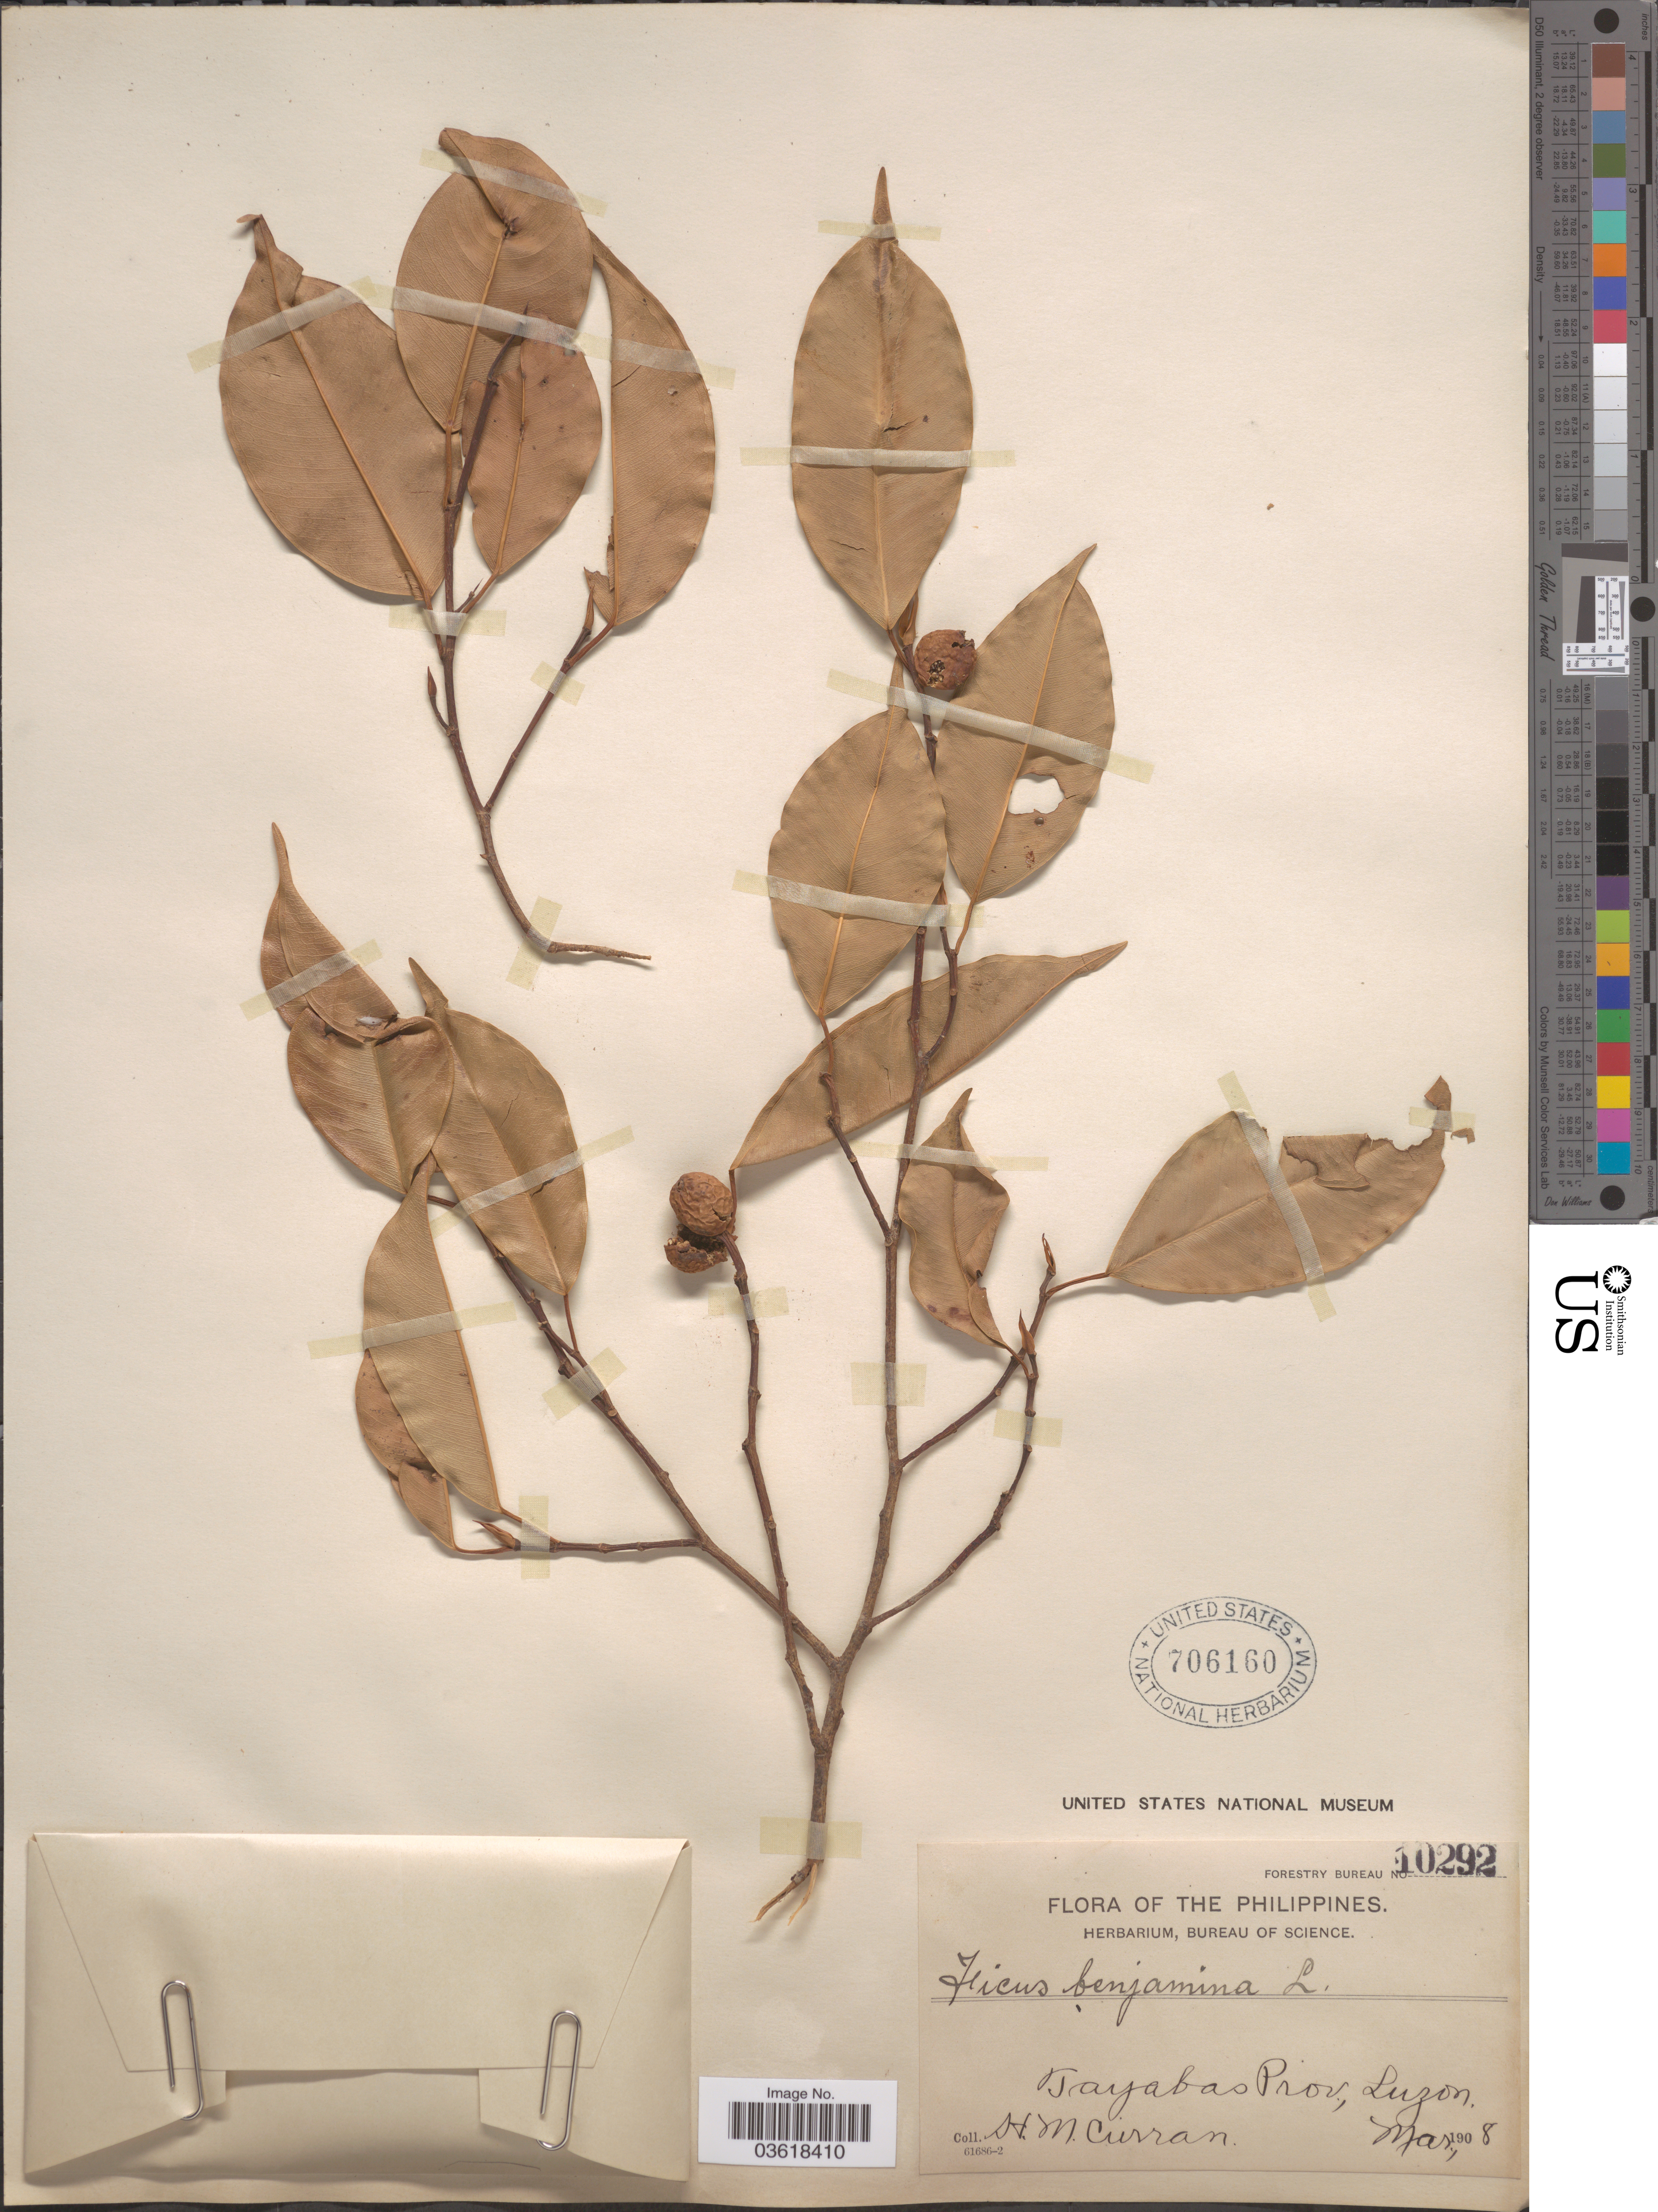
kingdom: Plantae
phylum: Tracheophyta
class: Magnoliopsida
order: Rosales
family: Moraceae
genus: Ficus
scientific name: Ficus benjamina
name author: L.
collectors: H. M. Curran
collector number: Forestry Bureau 10292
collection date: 1908-03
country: Philippines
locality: Tayabas Prov., Luzon.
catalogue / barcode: US 706160